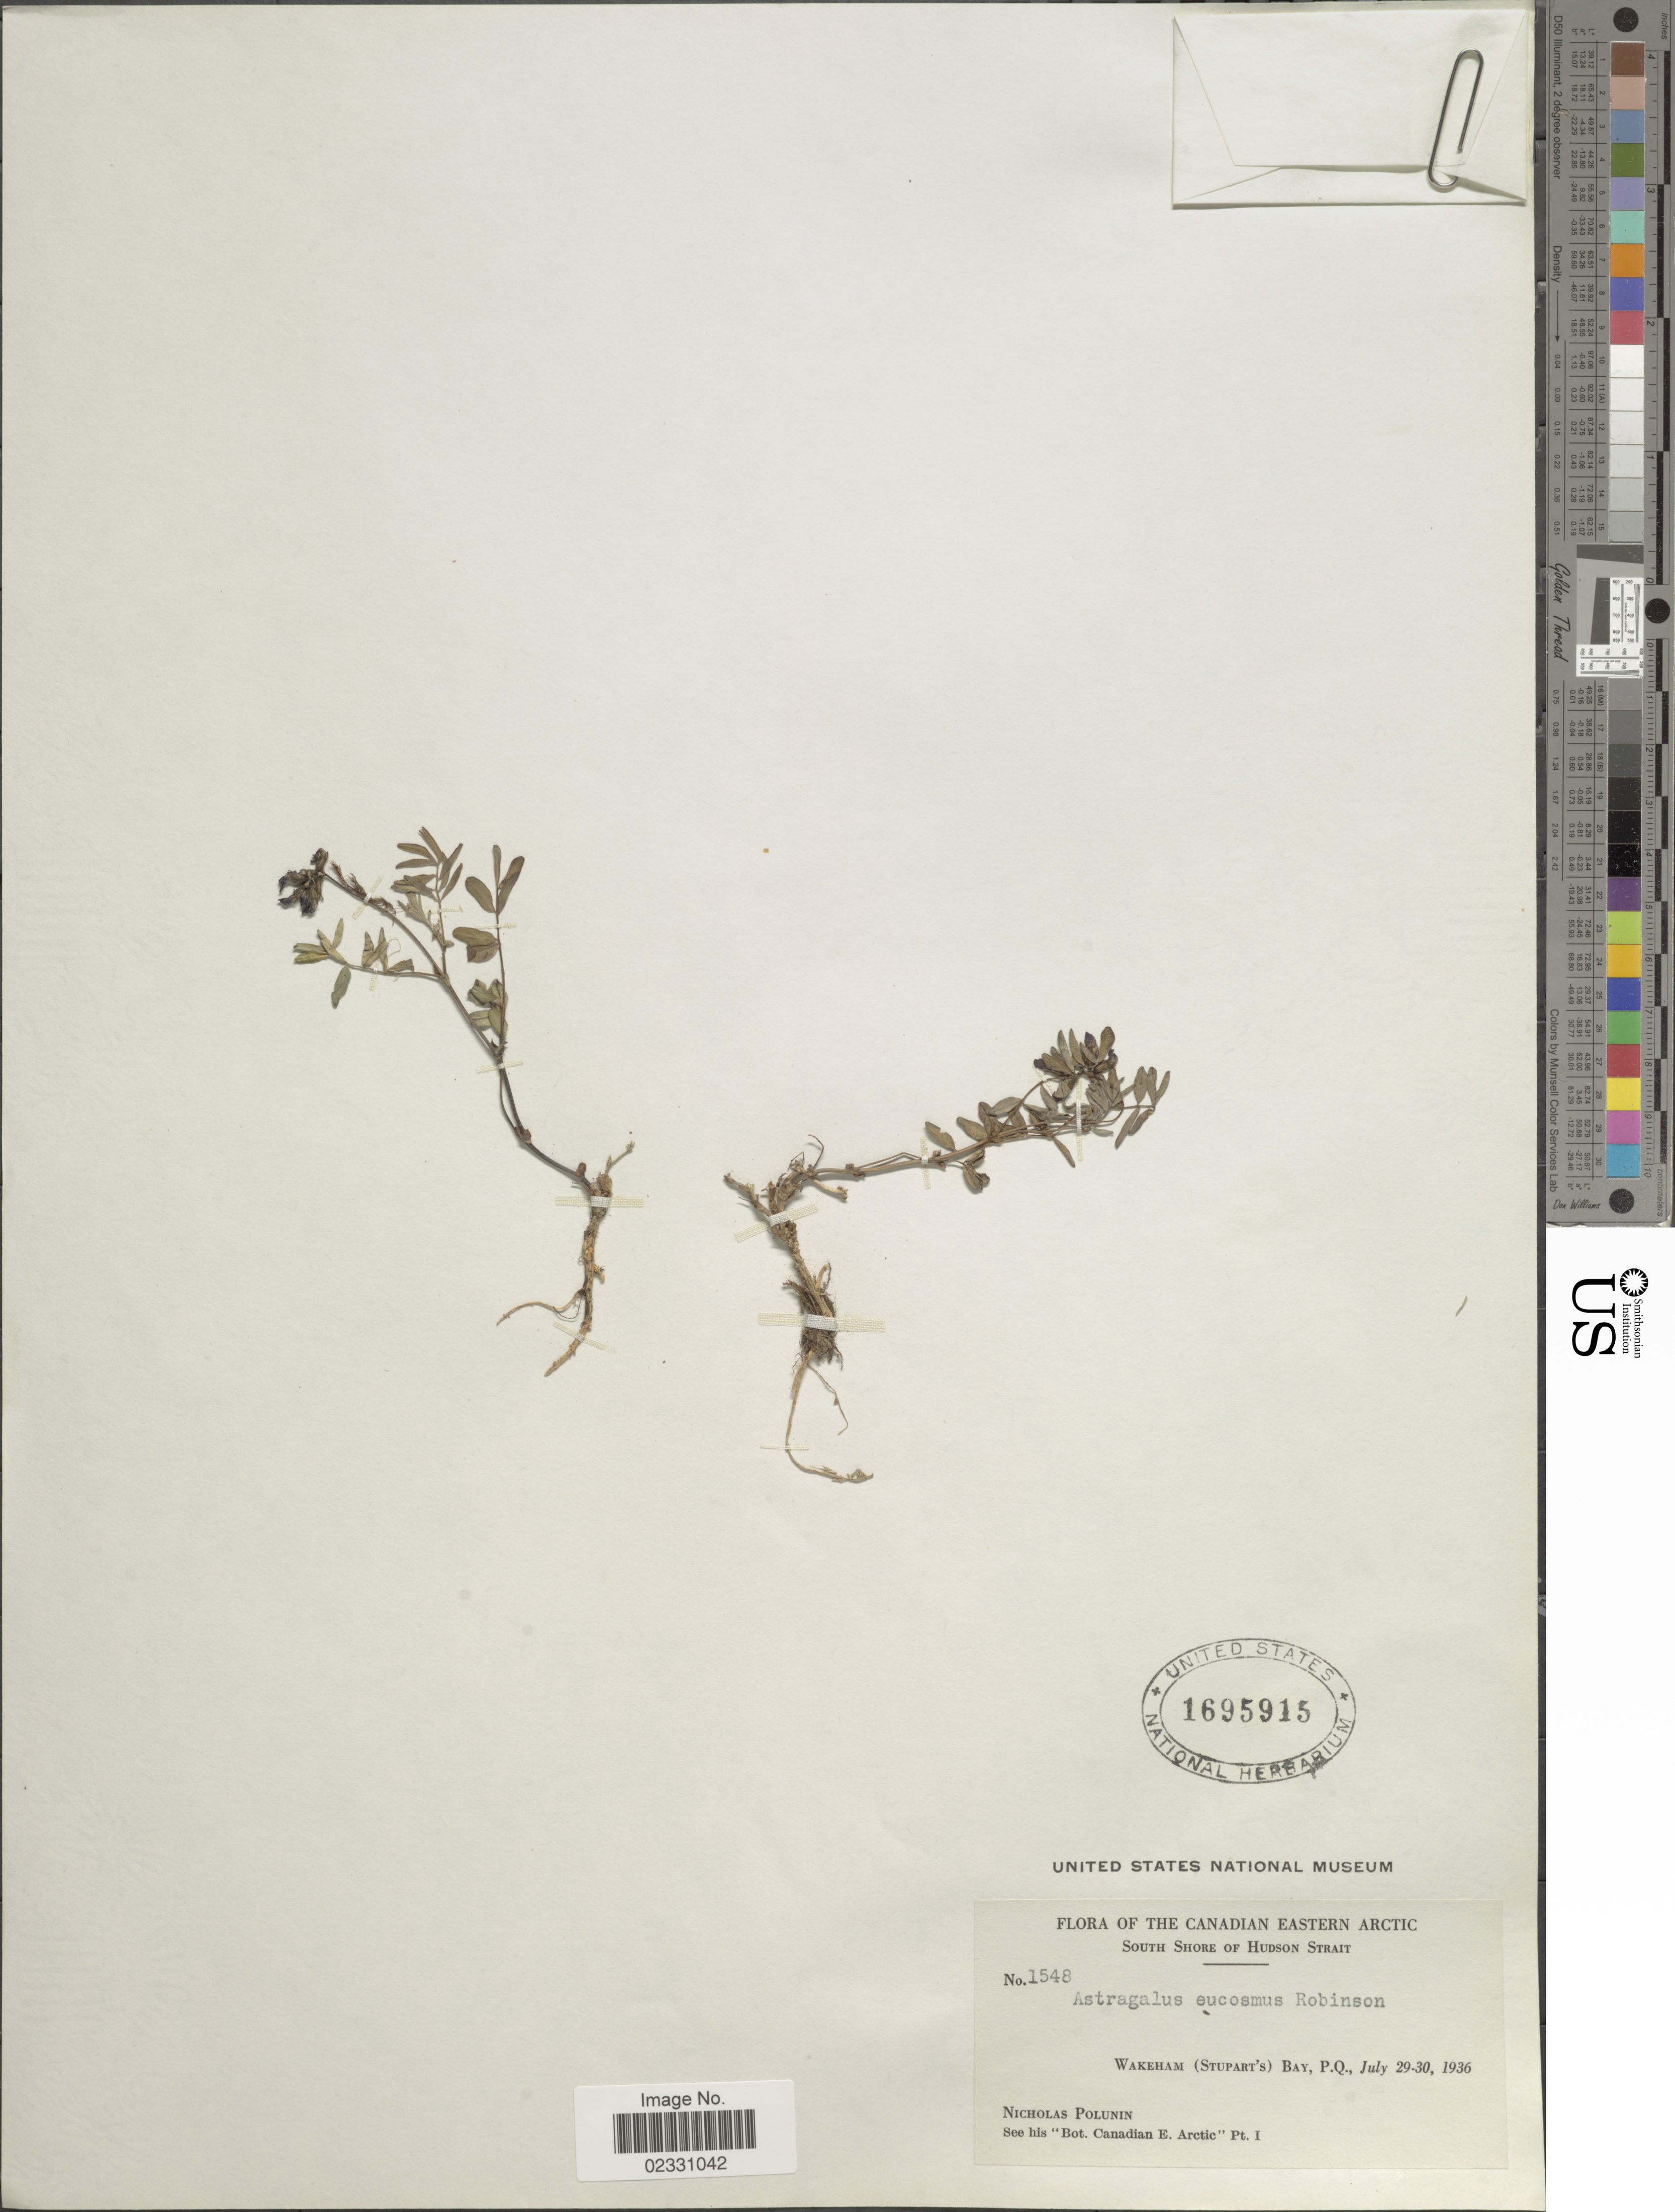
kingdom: Plantae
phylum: Tracheophyta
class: Magnoliopsida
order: Fabales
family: Fabaceae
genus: Astragalus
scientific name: Astragalus elegans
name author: Bunge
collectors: N. V. Polunin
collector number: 1548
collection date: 1926-07-29/1936-07-30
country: Canada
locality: The Canadian Eastern Arctic, South Shore of Hudson Strait, Wakeham (Stupart's) Bay, P.Q.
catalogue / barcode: US 1695915